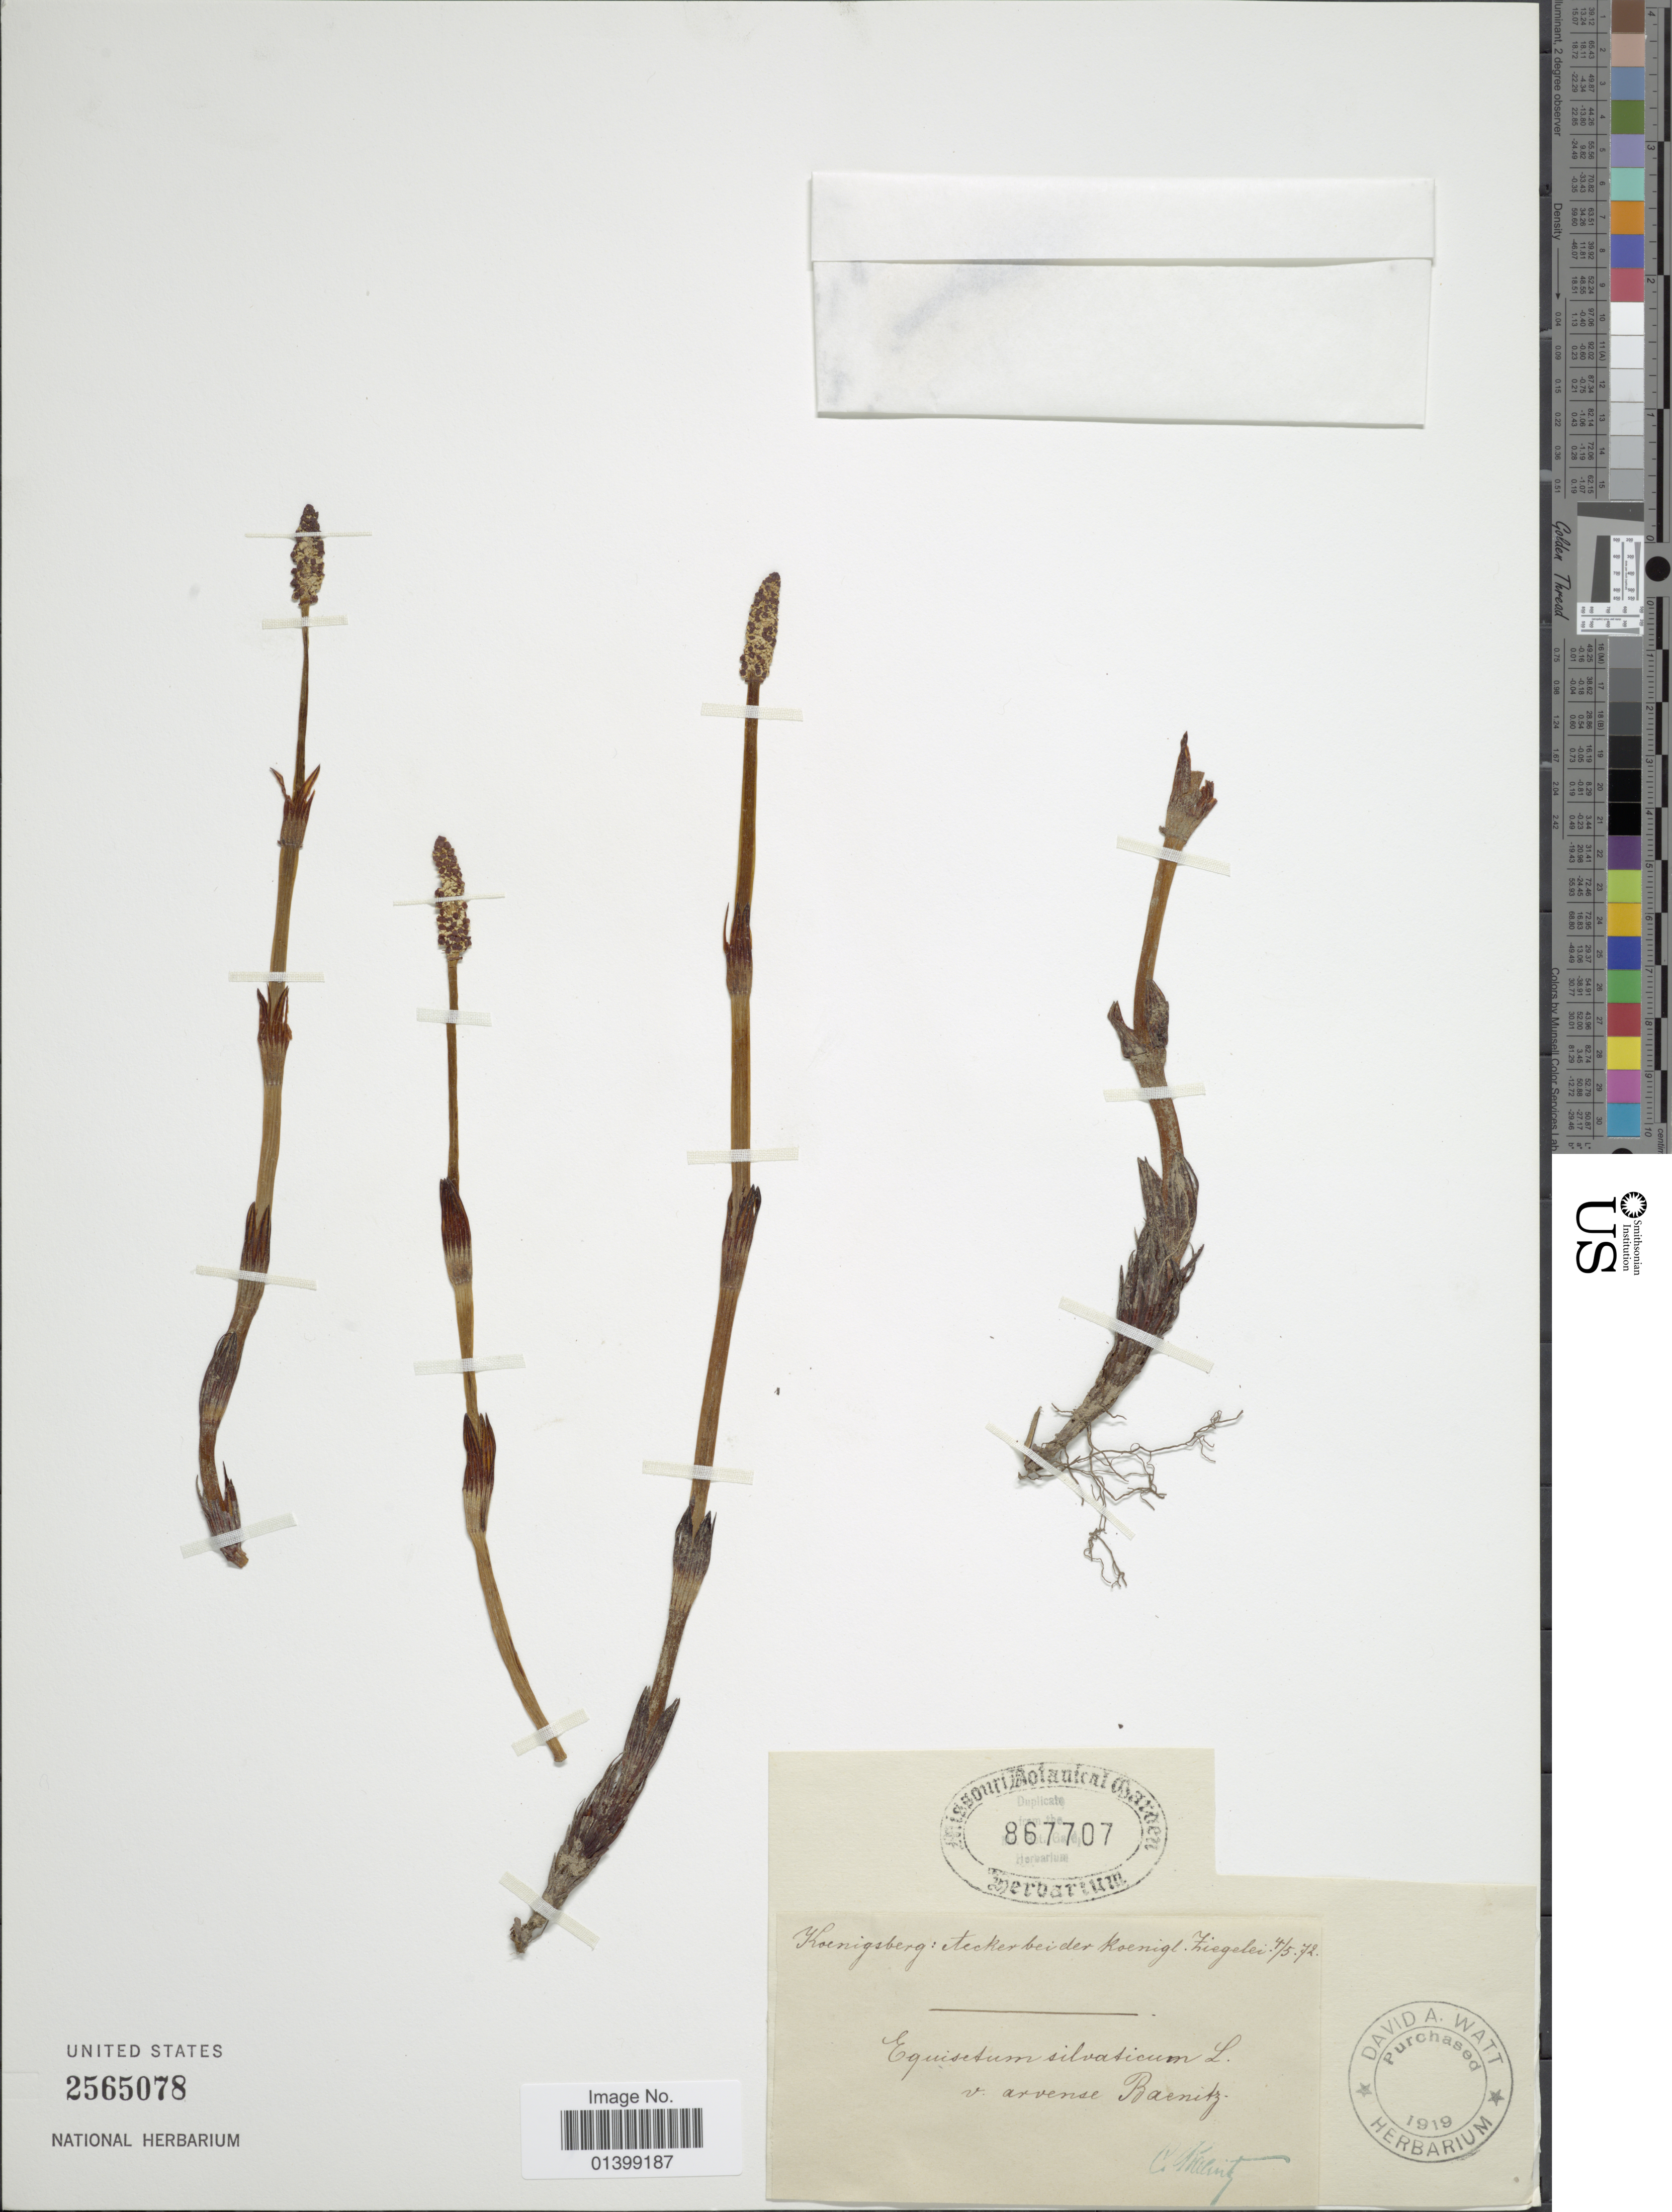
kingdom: Plantae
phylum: Tracheophyta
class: Polypodiopsida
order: Equisetales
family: Equisetaceae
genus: Equisetum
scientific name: Equisetum sylvaticum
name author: L.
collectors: C. G. Baenitz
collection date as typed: Transcribed d/m/y: 4/5/72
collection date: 1872-05-04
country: Russian Federation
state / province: Kaliningrad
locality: Konigsberg: Aecker bei der Koenigl Ziegelei.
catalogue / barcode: US 2565078